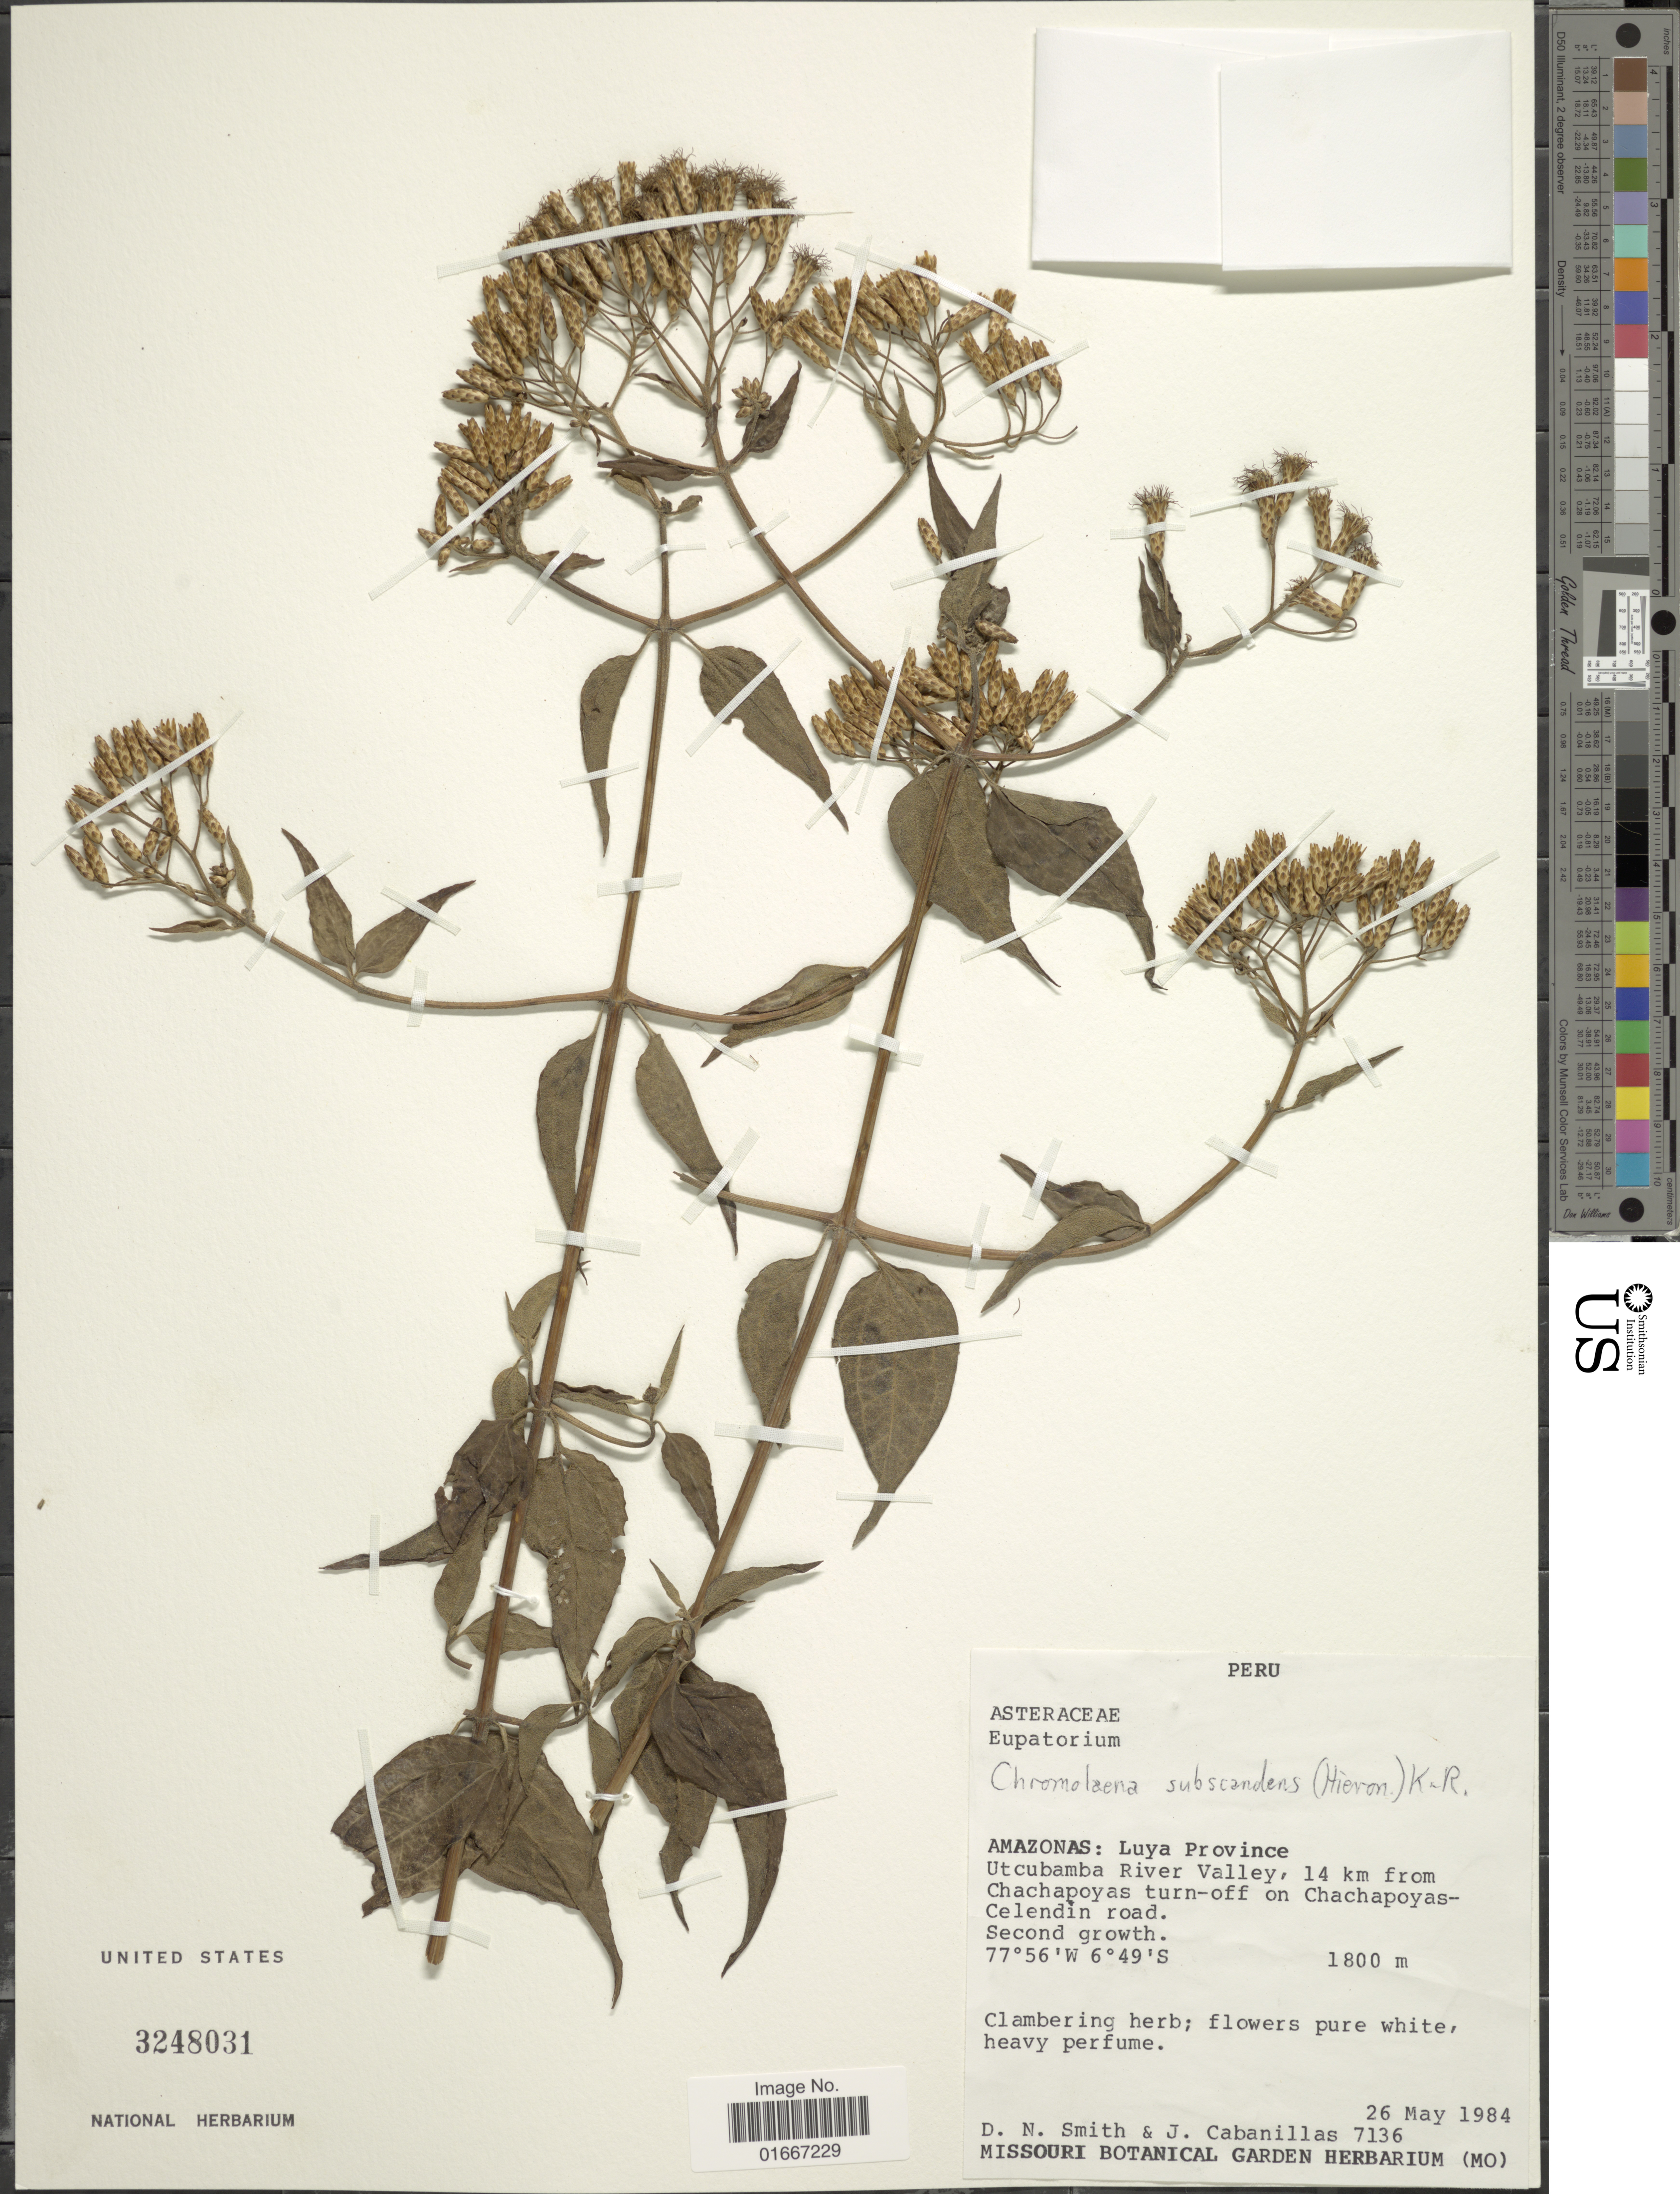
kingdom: Plantae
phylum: Tracheophyta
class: Magnoliopsida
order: Asterales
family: Asteraceae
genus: Chromolaena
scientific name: Chromolaena subscandens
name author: (Hieron.) R.M. King & H. Rob.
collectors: D. Smith & J. Cabanillas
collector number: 7136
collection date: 1984-05-26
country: Peru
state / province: Amazonas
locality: Luya Province, Utcubamba River Valley, 14 km from Chachapoyas turn off on Chachapoyas Celendin road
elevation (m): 1800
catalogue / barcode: US 3248031